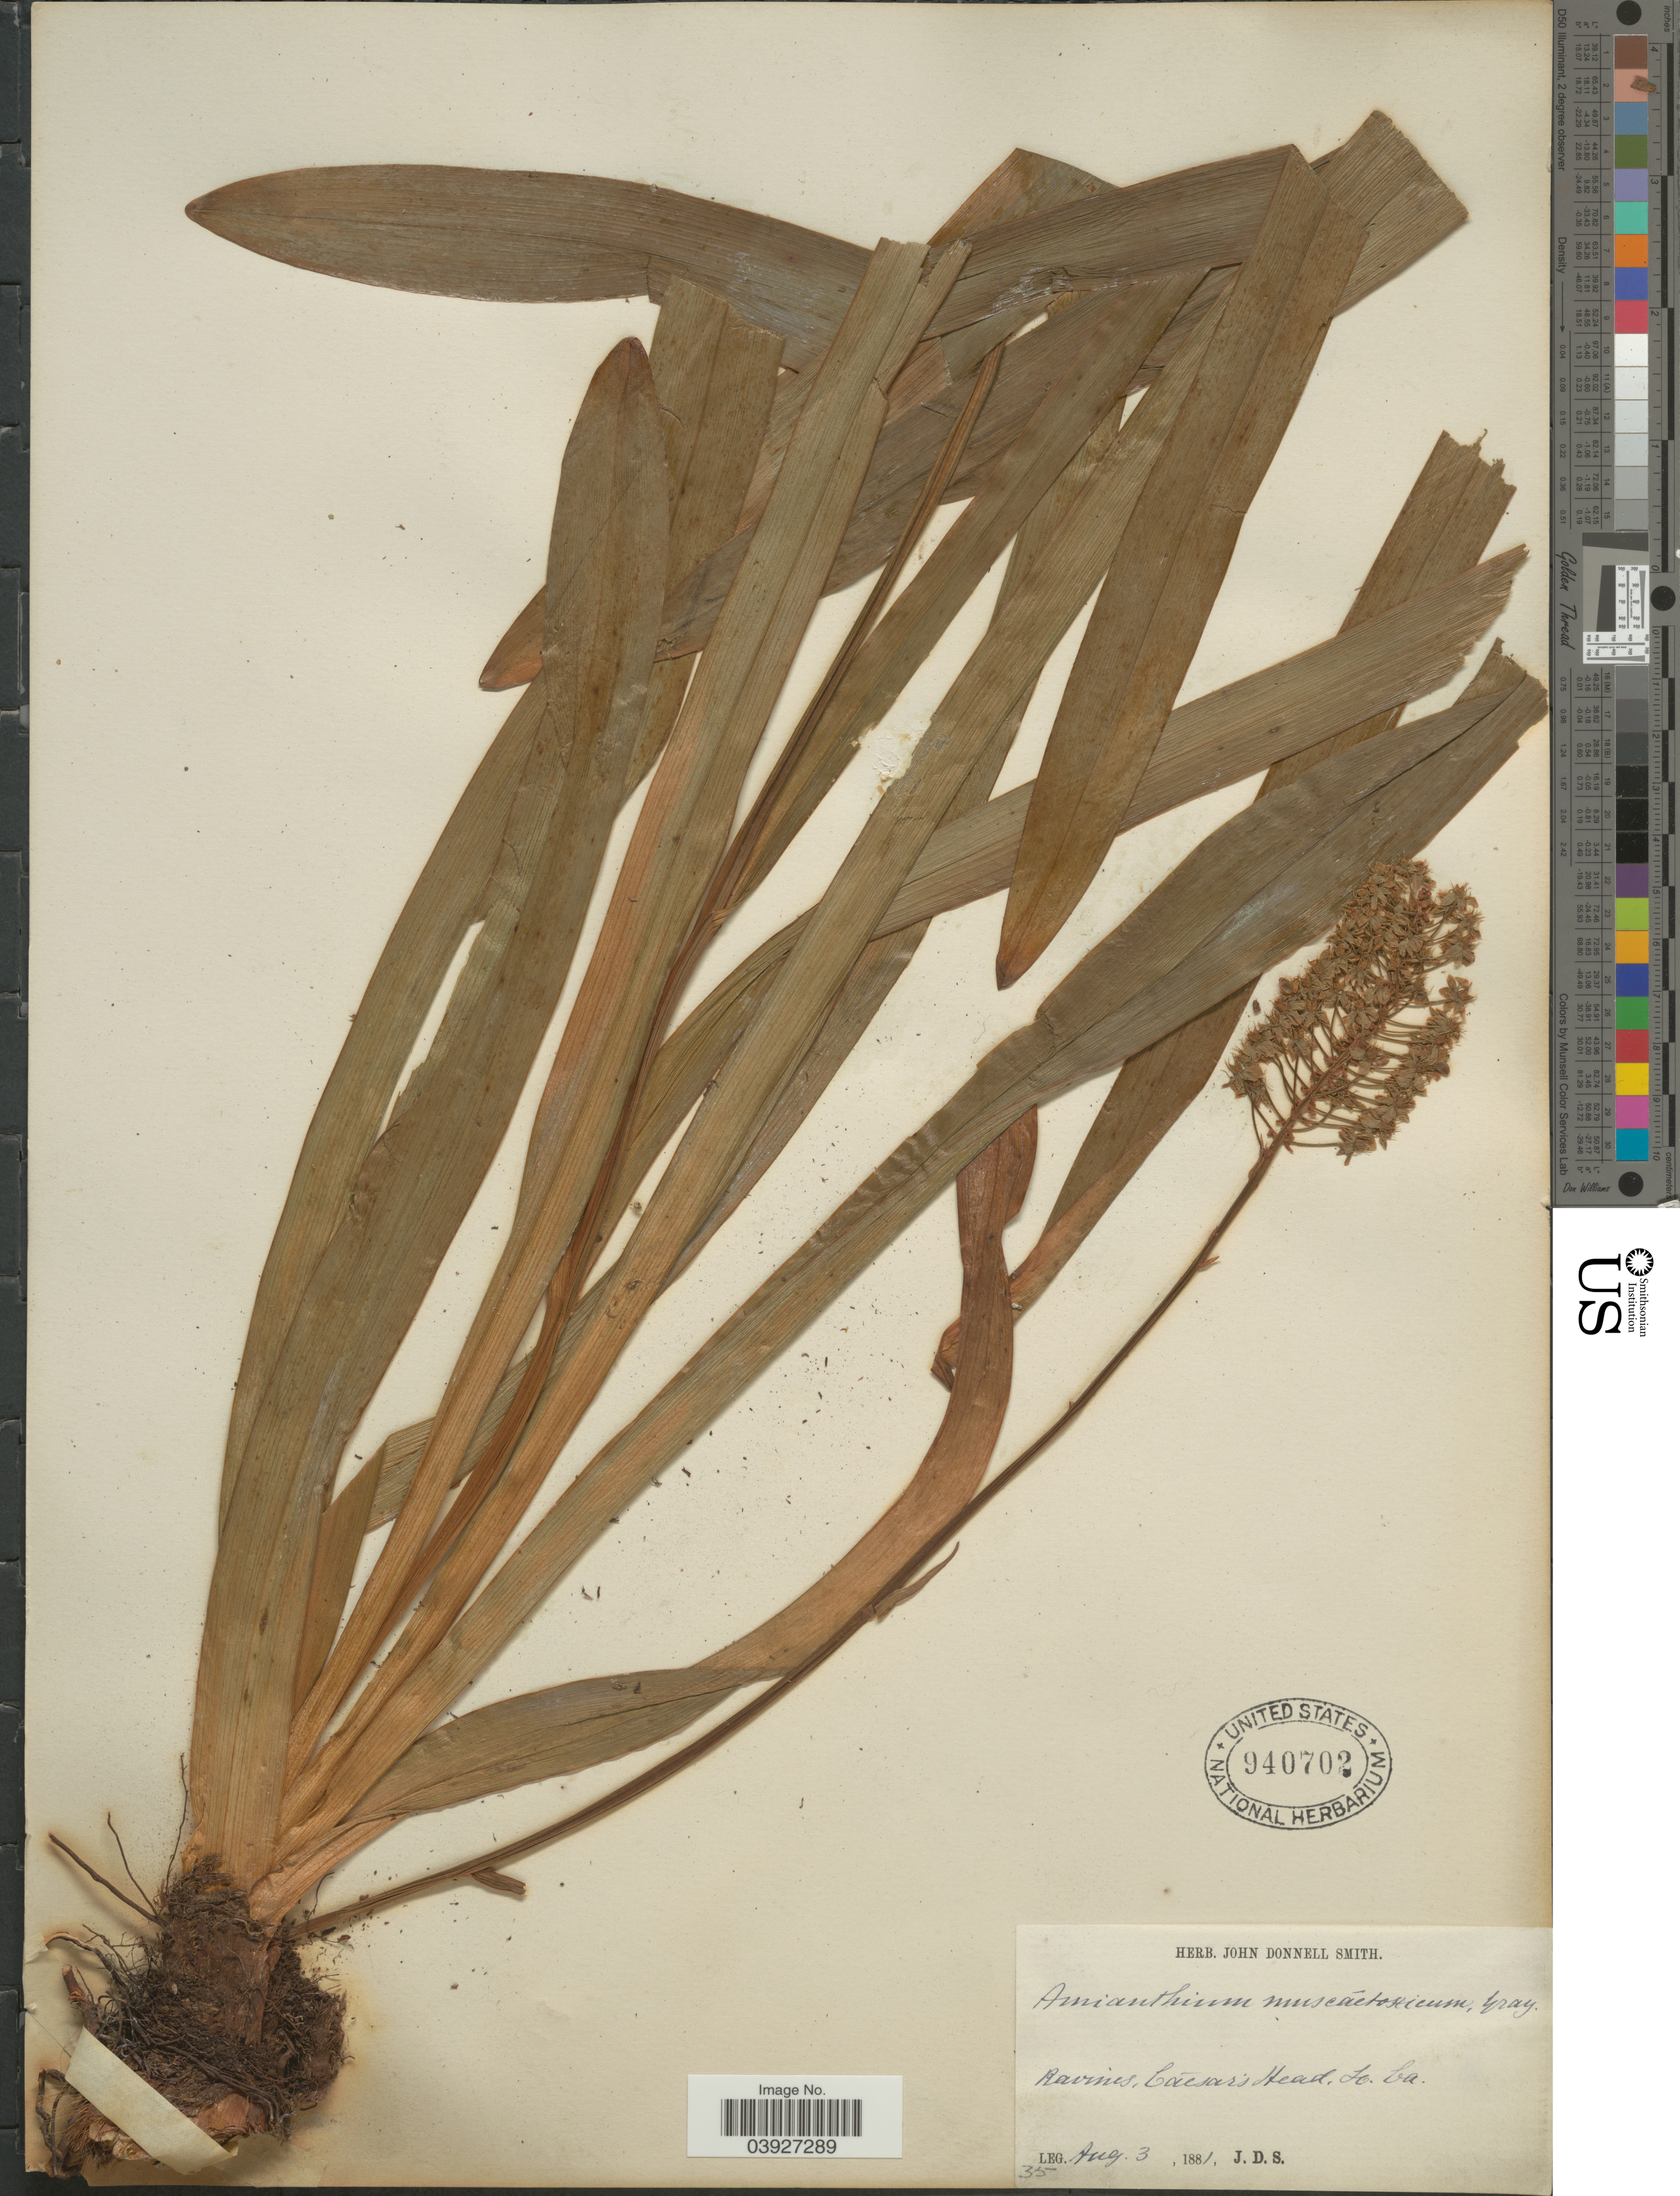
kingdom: Plantae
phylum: Tracheophyta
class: Liliopsida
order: Liliales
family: Melanthiaceae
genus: Amianthium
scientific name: Amianthium muscitoxicum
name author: (Walter) A. Gray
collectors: J. Donnell Smith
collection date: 1881-08-03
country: United States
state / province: South Carolina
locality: Caésar's Head.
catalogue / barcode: US 940702